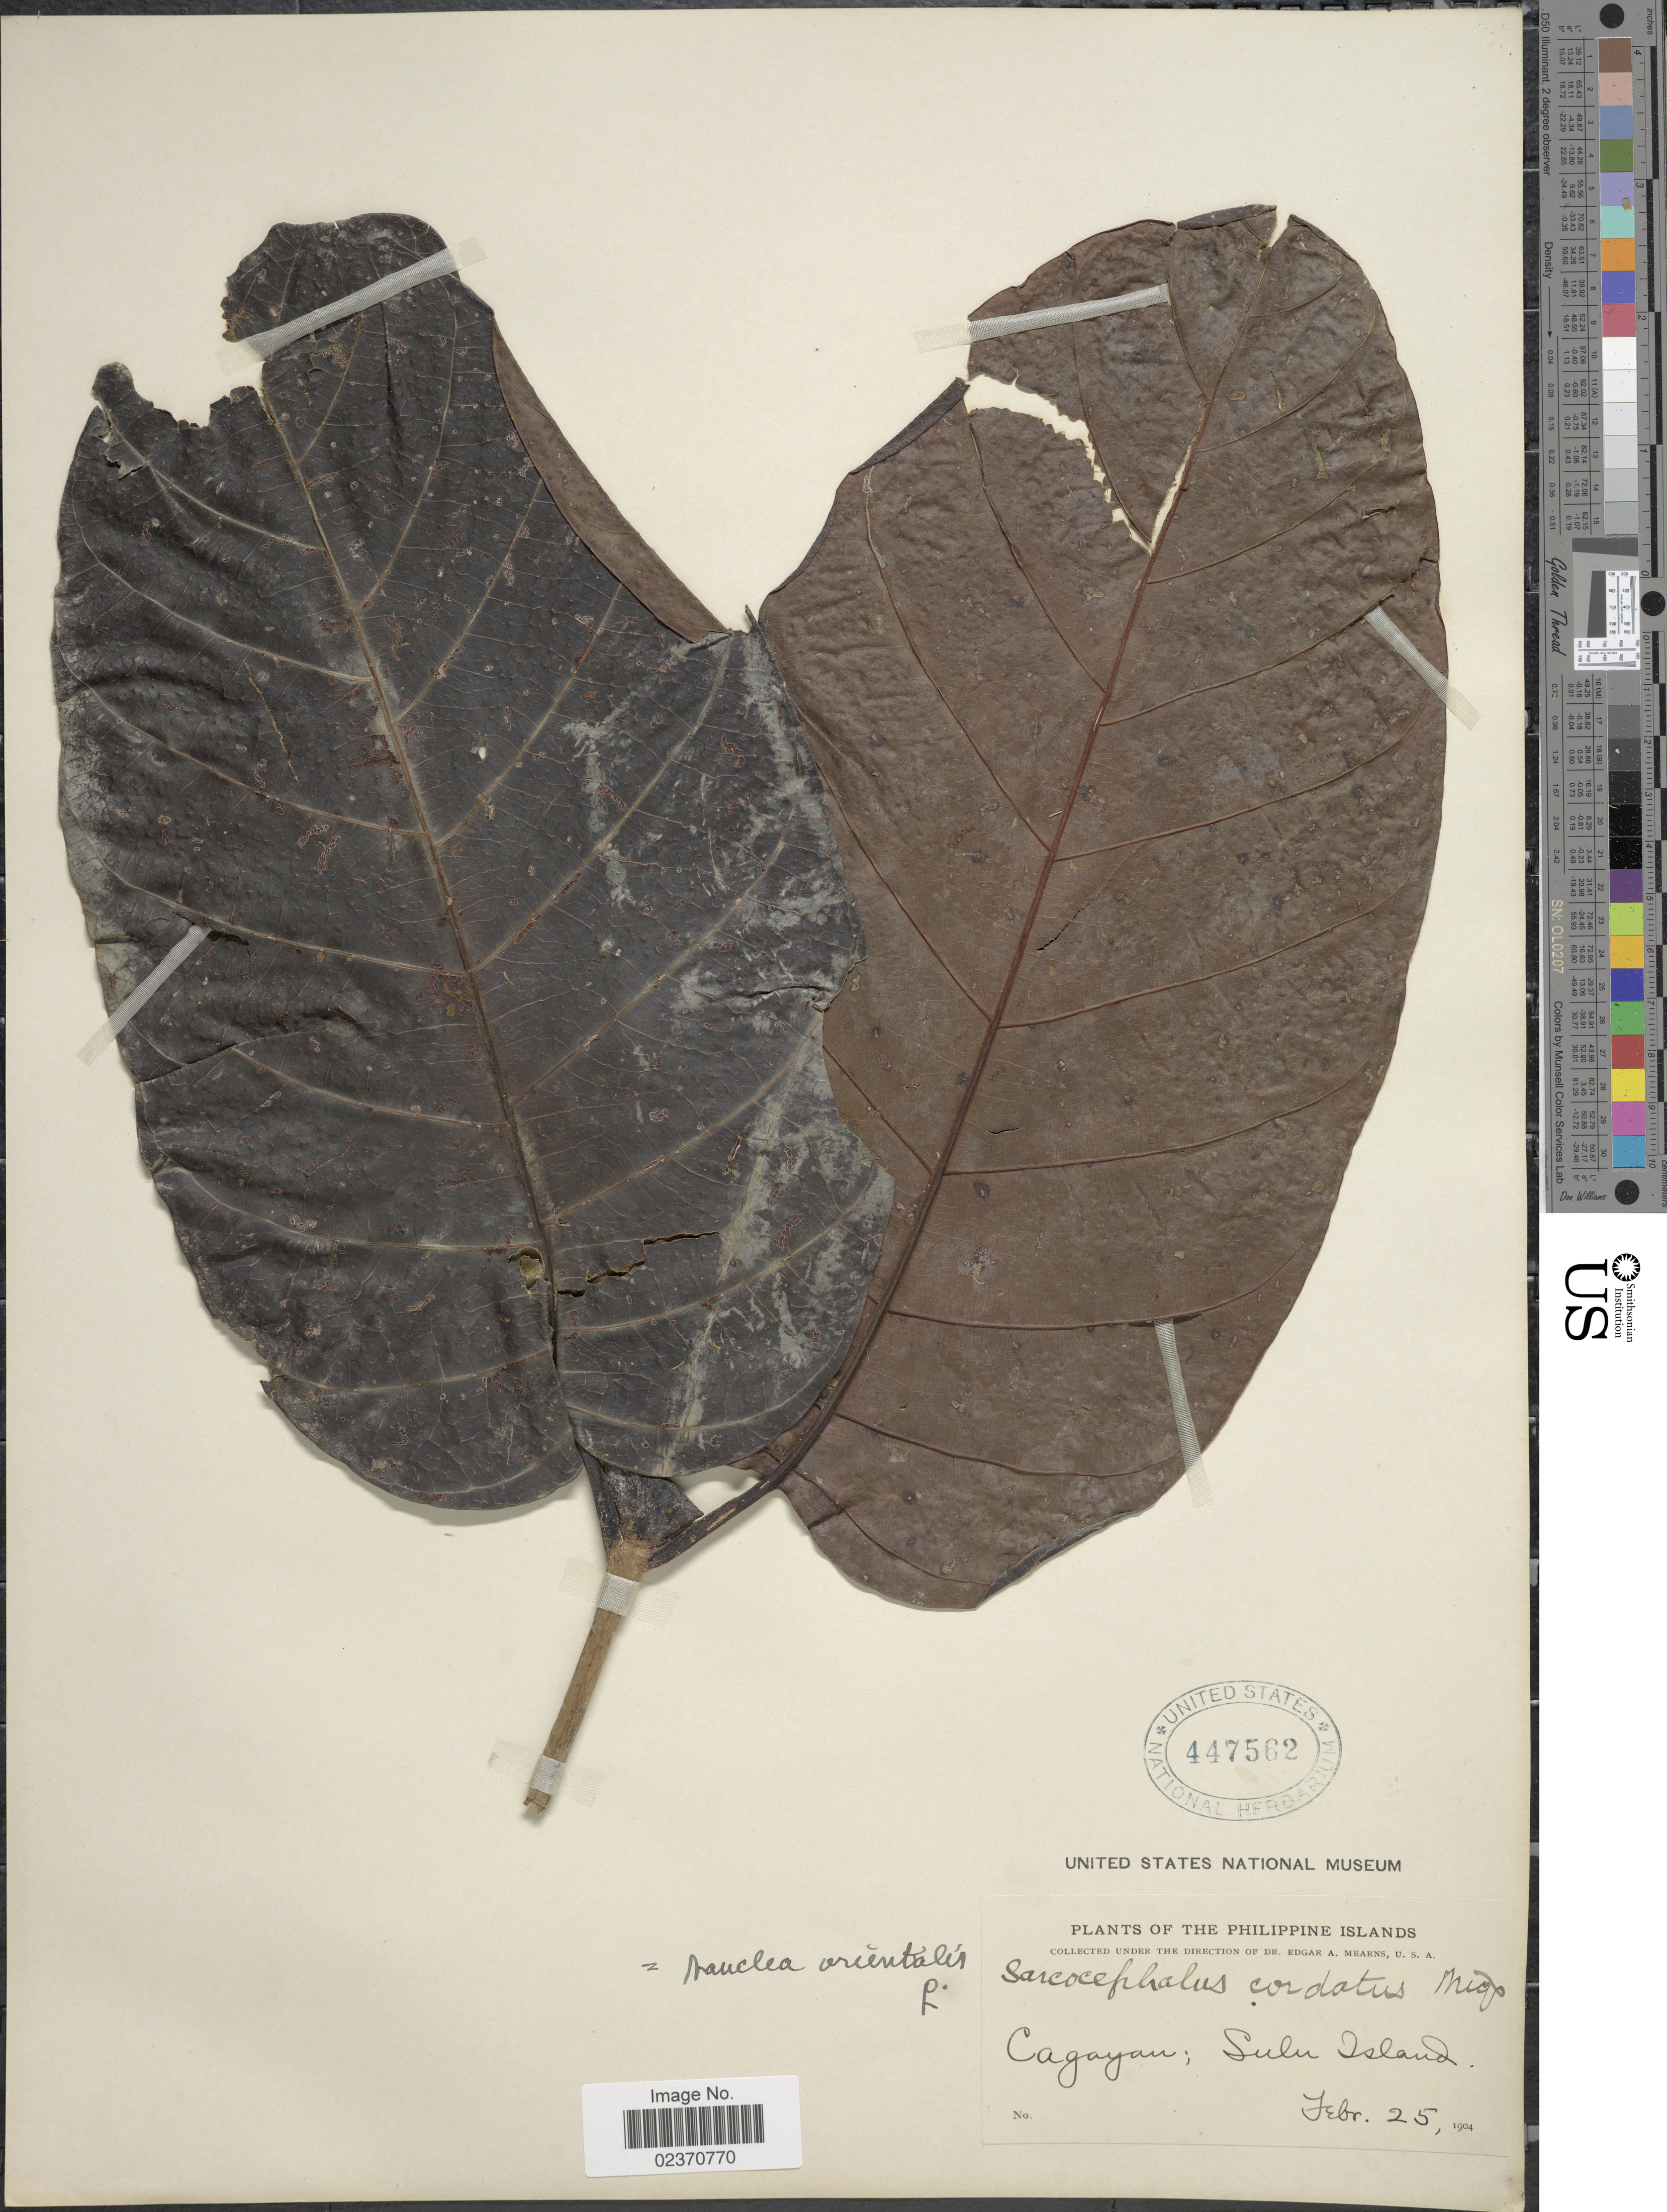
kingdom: Plantae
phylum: Tracheophyta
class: Magnoliopsida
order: Gentianales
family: Rubiaceae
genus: Nauclea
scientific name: Nauclea orientalis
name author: (L.) L.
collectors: E. A. Mearns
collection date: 1904-02-25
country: Philippines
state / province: Muslim Mindanao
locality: The Philippine Islands, Cagayan; Sulu Island.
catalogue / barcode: US 447562